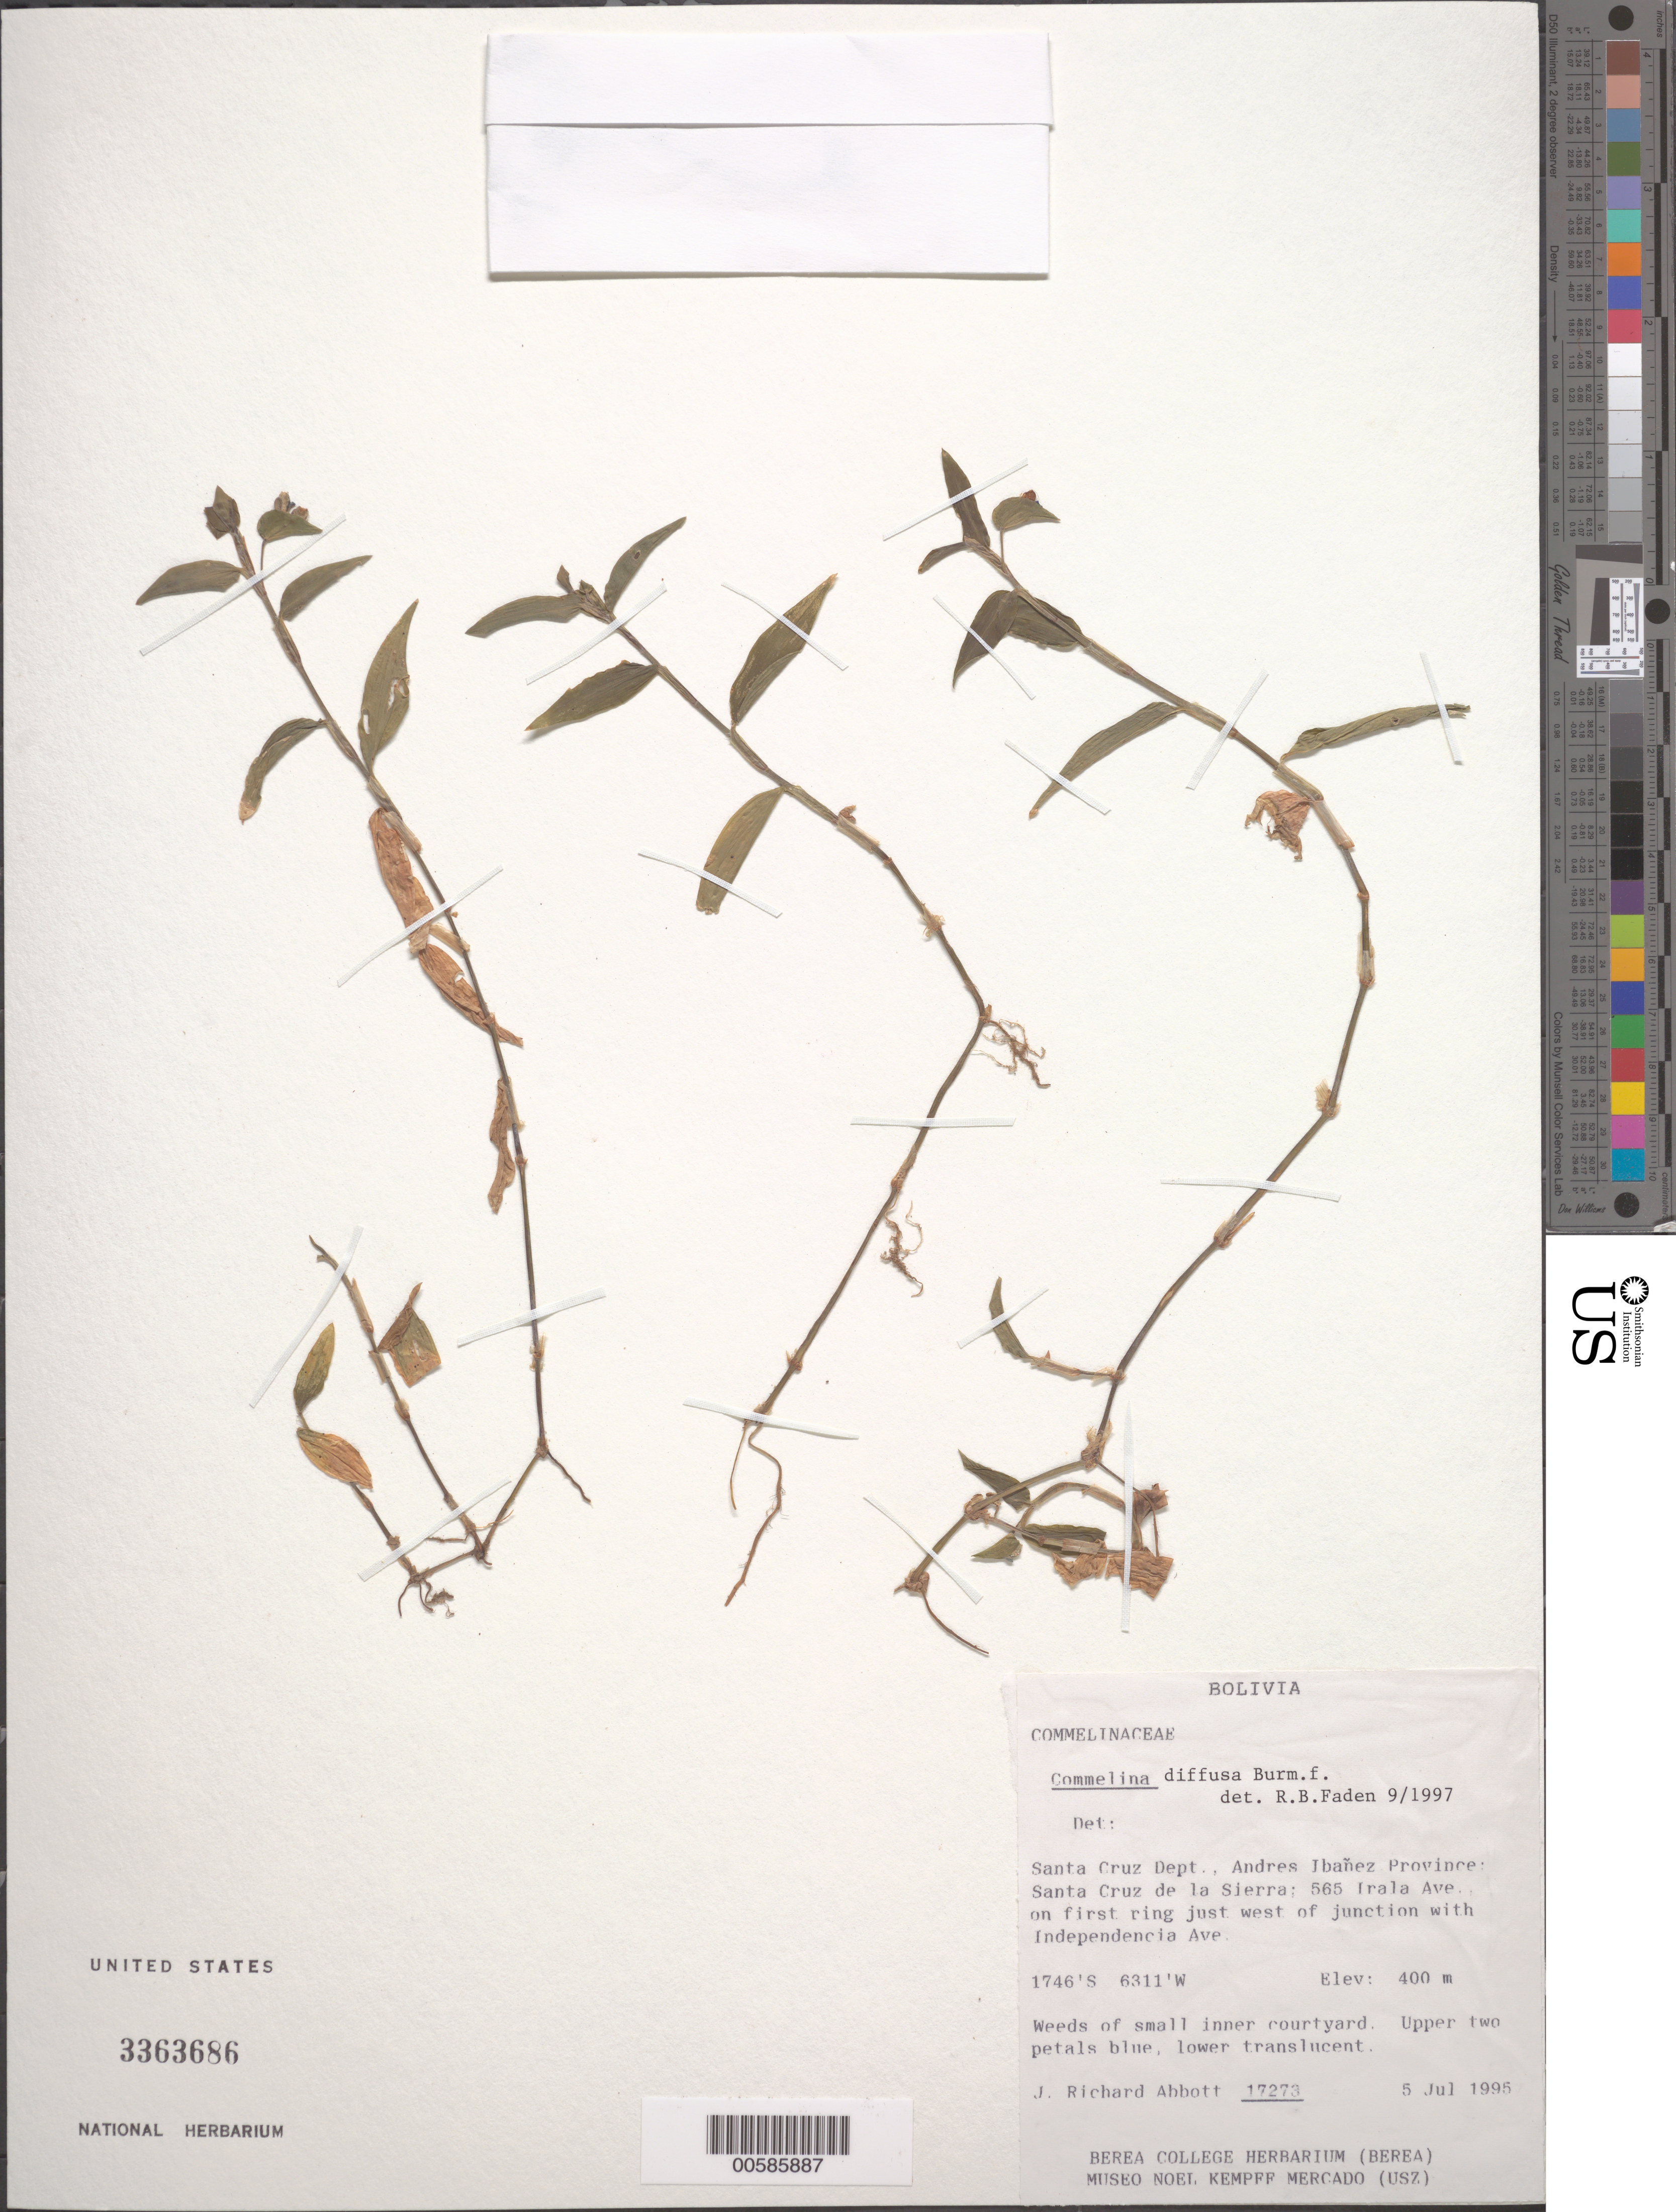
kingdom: Plantae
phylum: Tracheophyta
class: Liliopsida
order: Commelinales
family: Commelinaceae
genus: Commelina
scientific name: Commelina diffusa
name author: Burm. f.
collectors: J. R. Abbott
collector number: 17273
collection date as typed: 05 Jul 1995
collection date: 1995-07-05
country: Bolivia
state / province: Santa Cruz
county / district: Andrés Ibáñez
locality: Santa Cruz de La Sierra, 565 irala ave.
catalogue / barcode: US 3363686